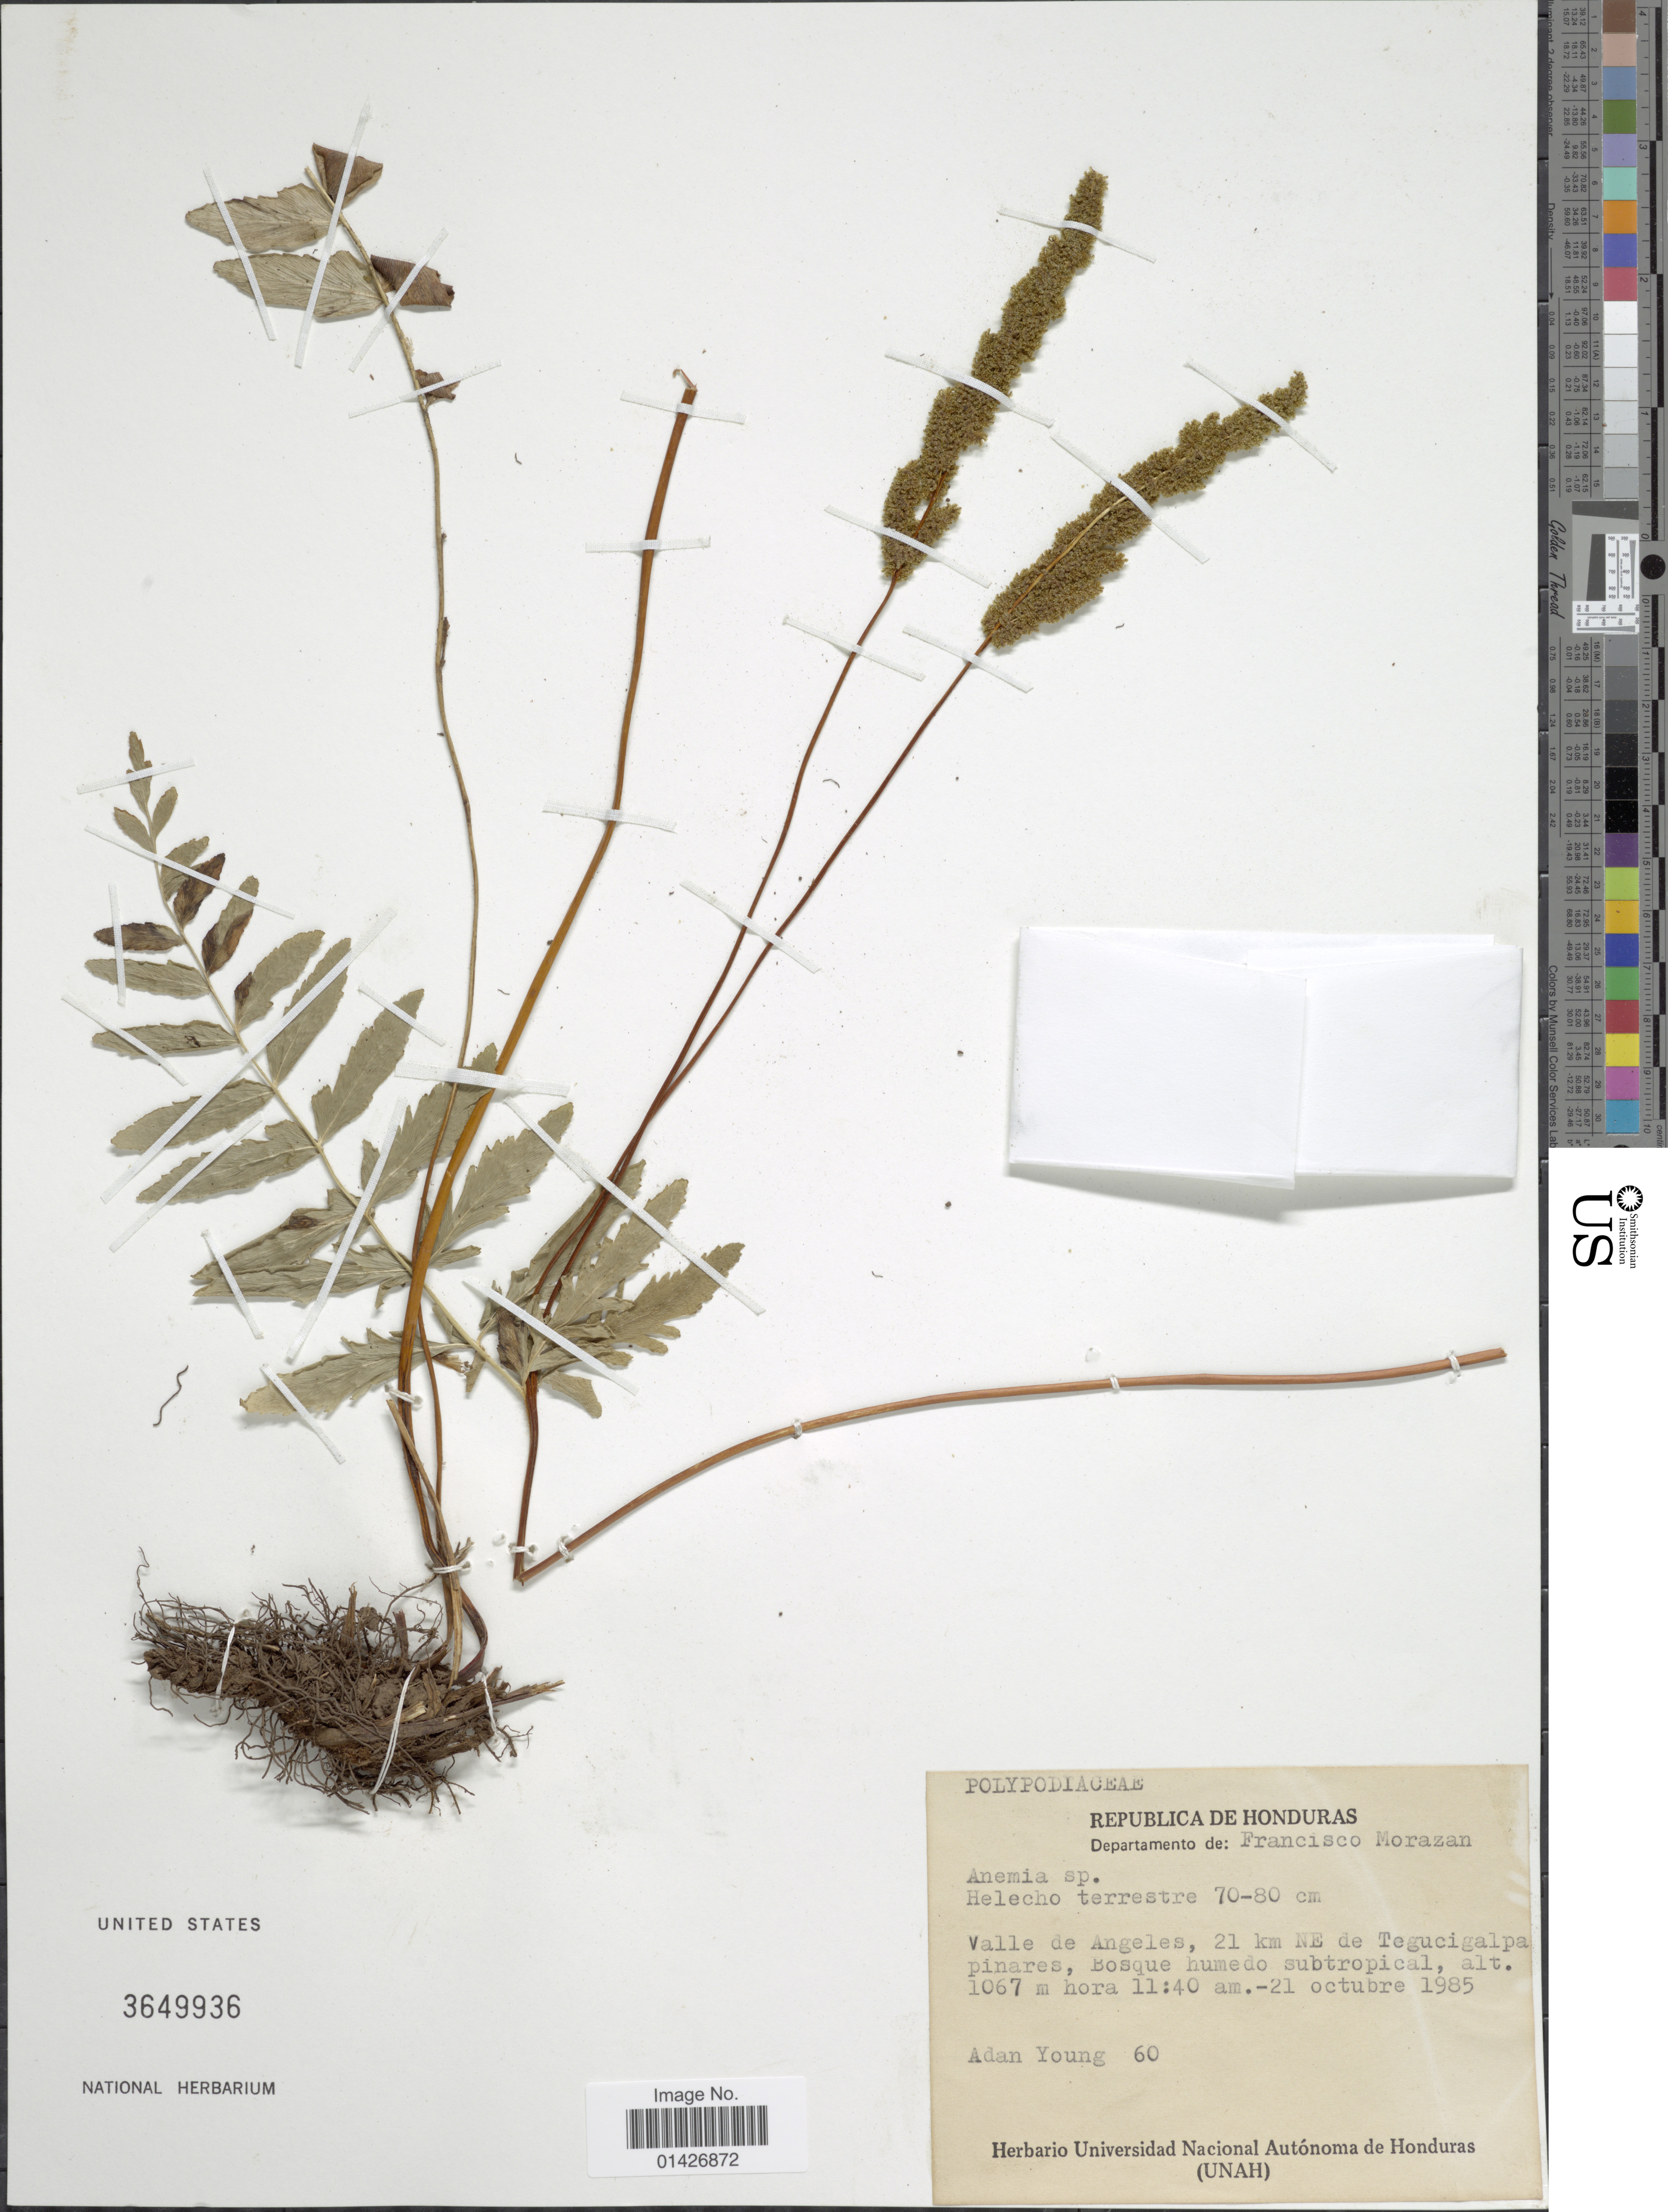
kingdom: Plantae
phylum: Tracheophyta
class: Polypodiopsida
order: Schizaeales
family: Anemiaceae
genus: Anemia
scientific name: Anemia sp.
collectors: A. Young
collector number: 60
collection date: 1985-10-21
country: Honduras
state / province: Fco. Morazán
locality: Republica de Honduras, Departamento de Francisco Morazan, valle de Angeles, 21 km NE de Tegucigalpa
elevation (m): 1067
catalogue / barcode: US 3649936